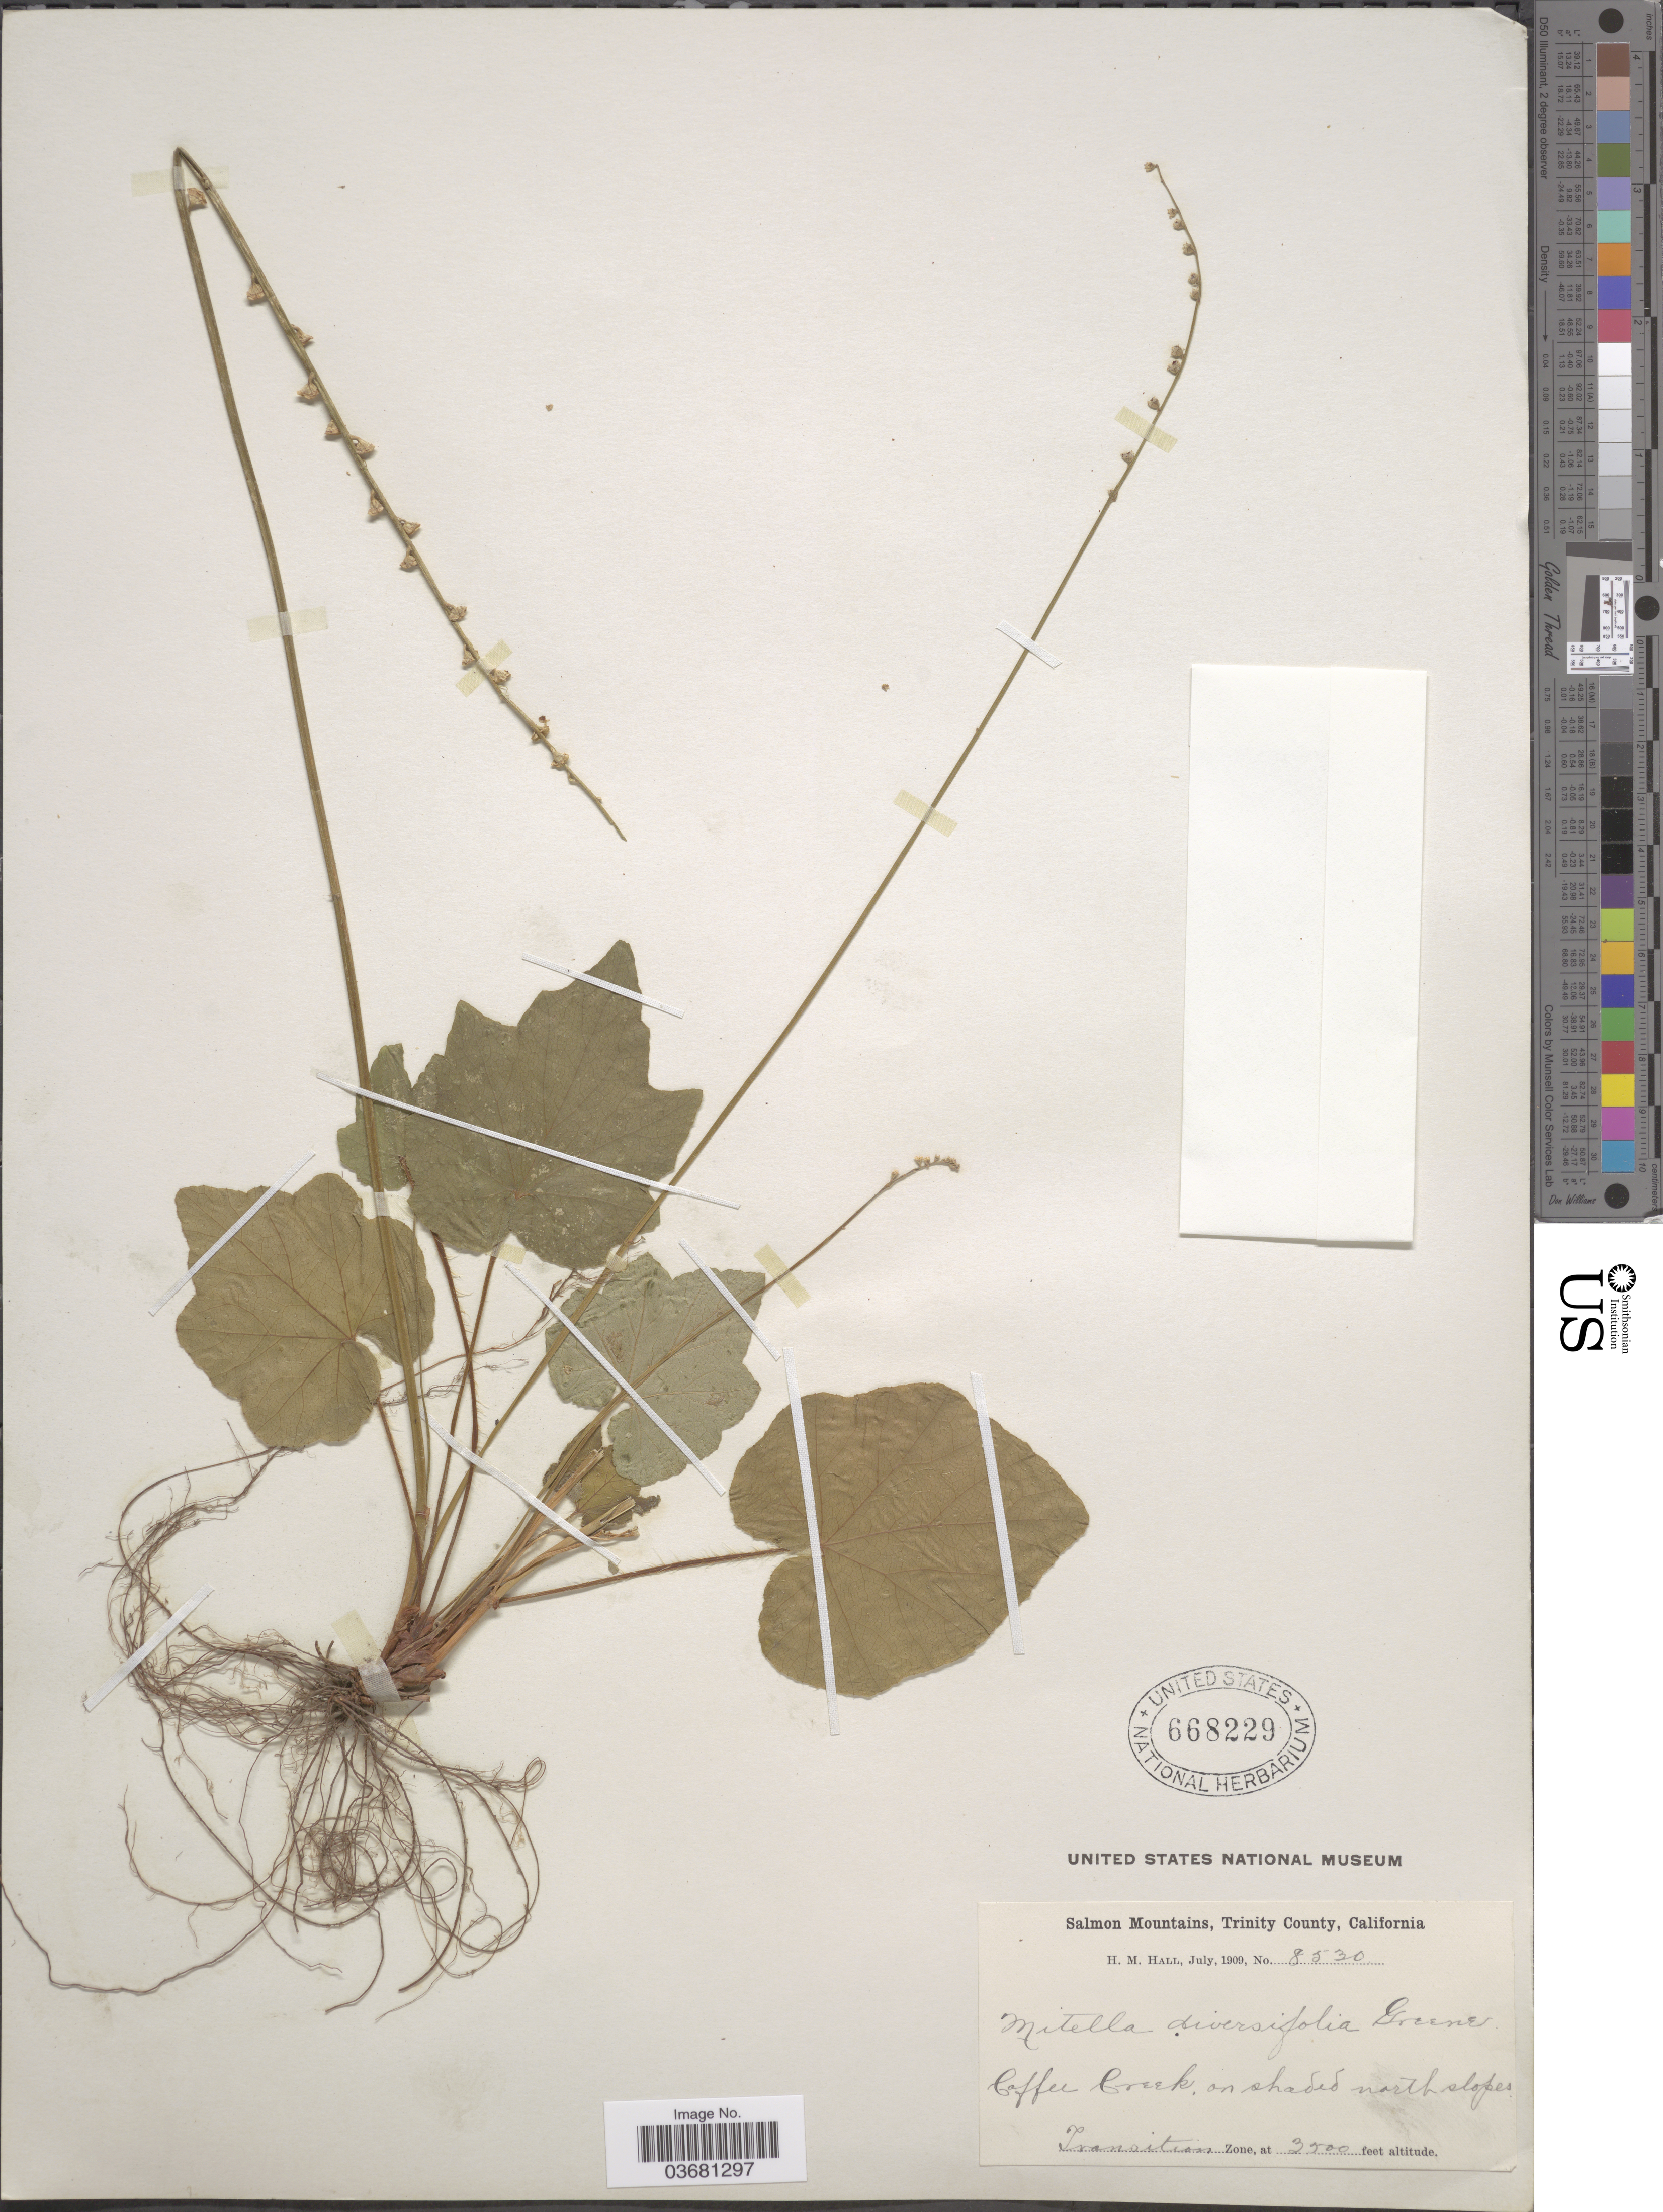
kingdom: Plantae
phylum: Tracheophyta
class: Magnoliopsida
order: Saxifragales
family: Saxifragaceae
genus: Mitella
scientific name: Mitella diversifolia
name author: Greene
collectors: H. M. Hall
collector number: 8530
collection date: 1909-07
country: United States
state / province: California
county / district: Trinity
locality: Salmon Mountains, Trinity County. Coffee Creek, on shaded north slopes. Transition Zone.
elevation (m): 1067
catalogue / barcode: US 668229